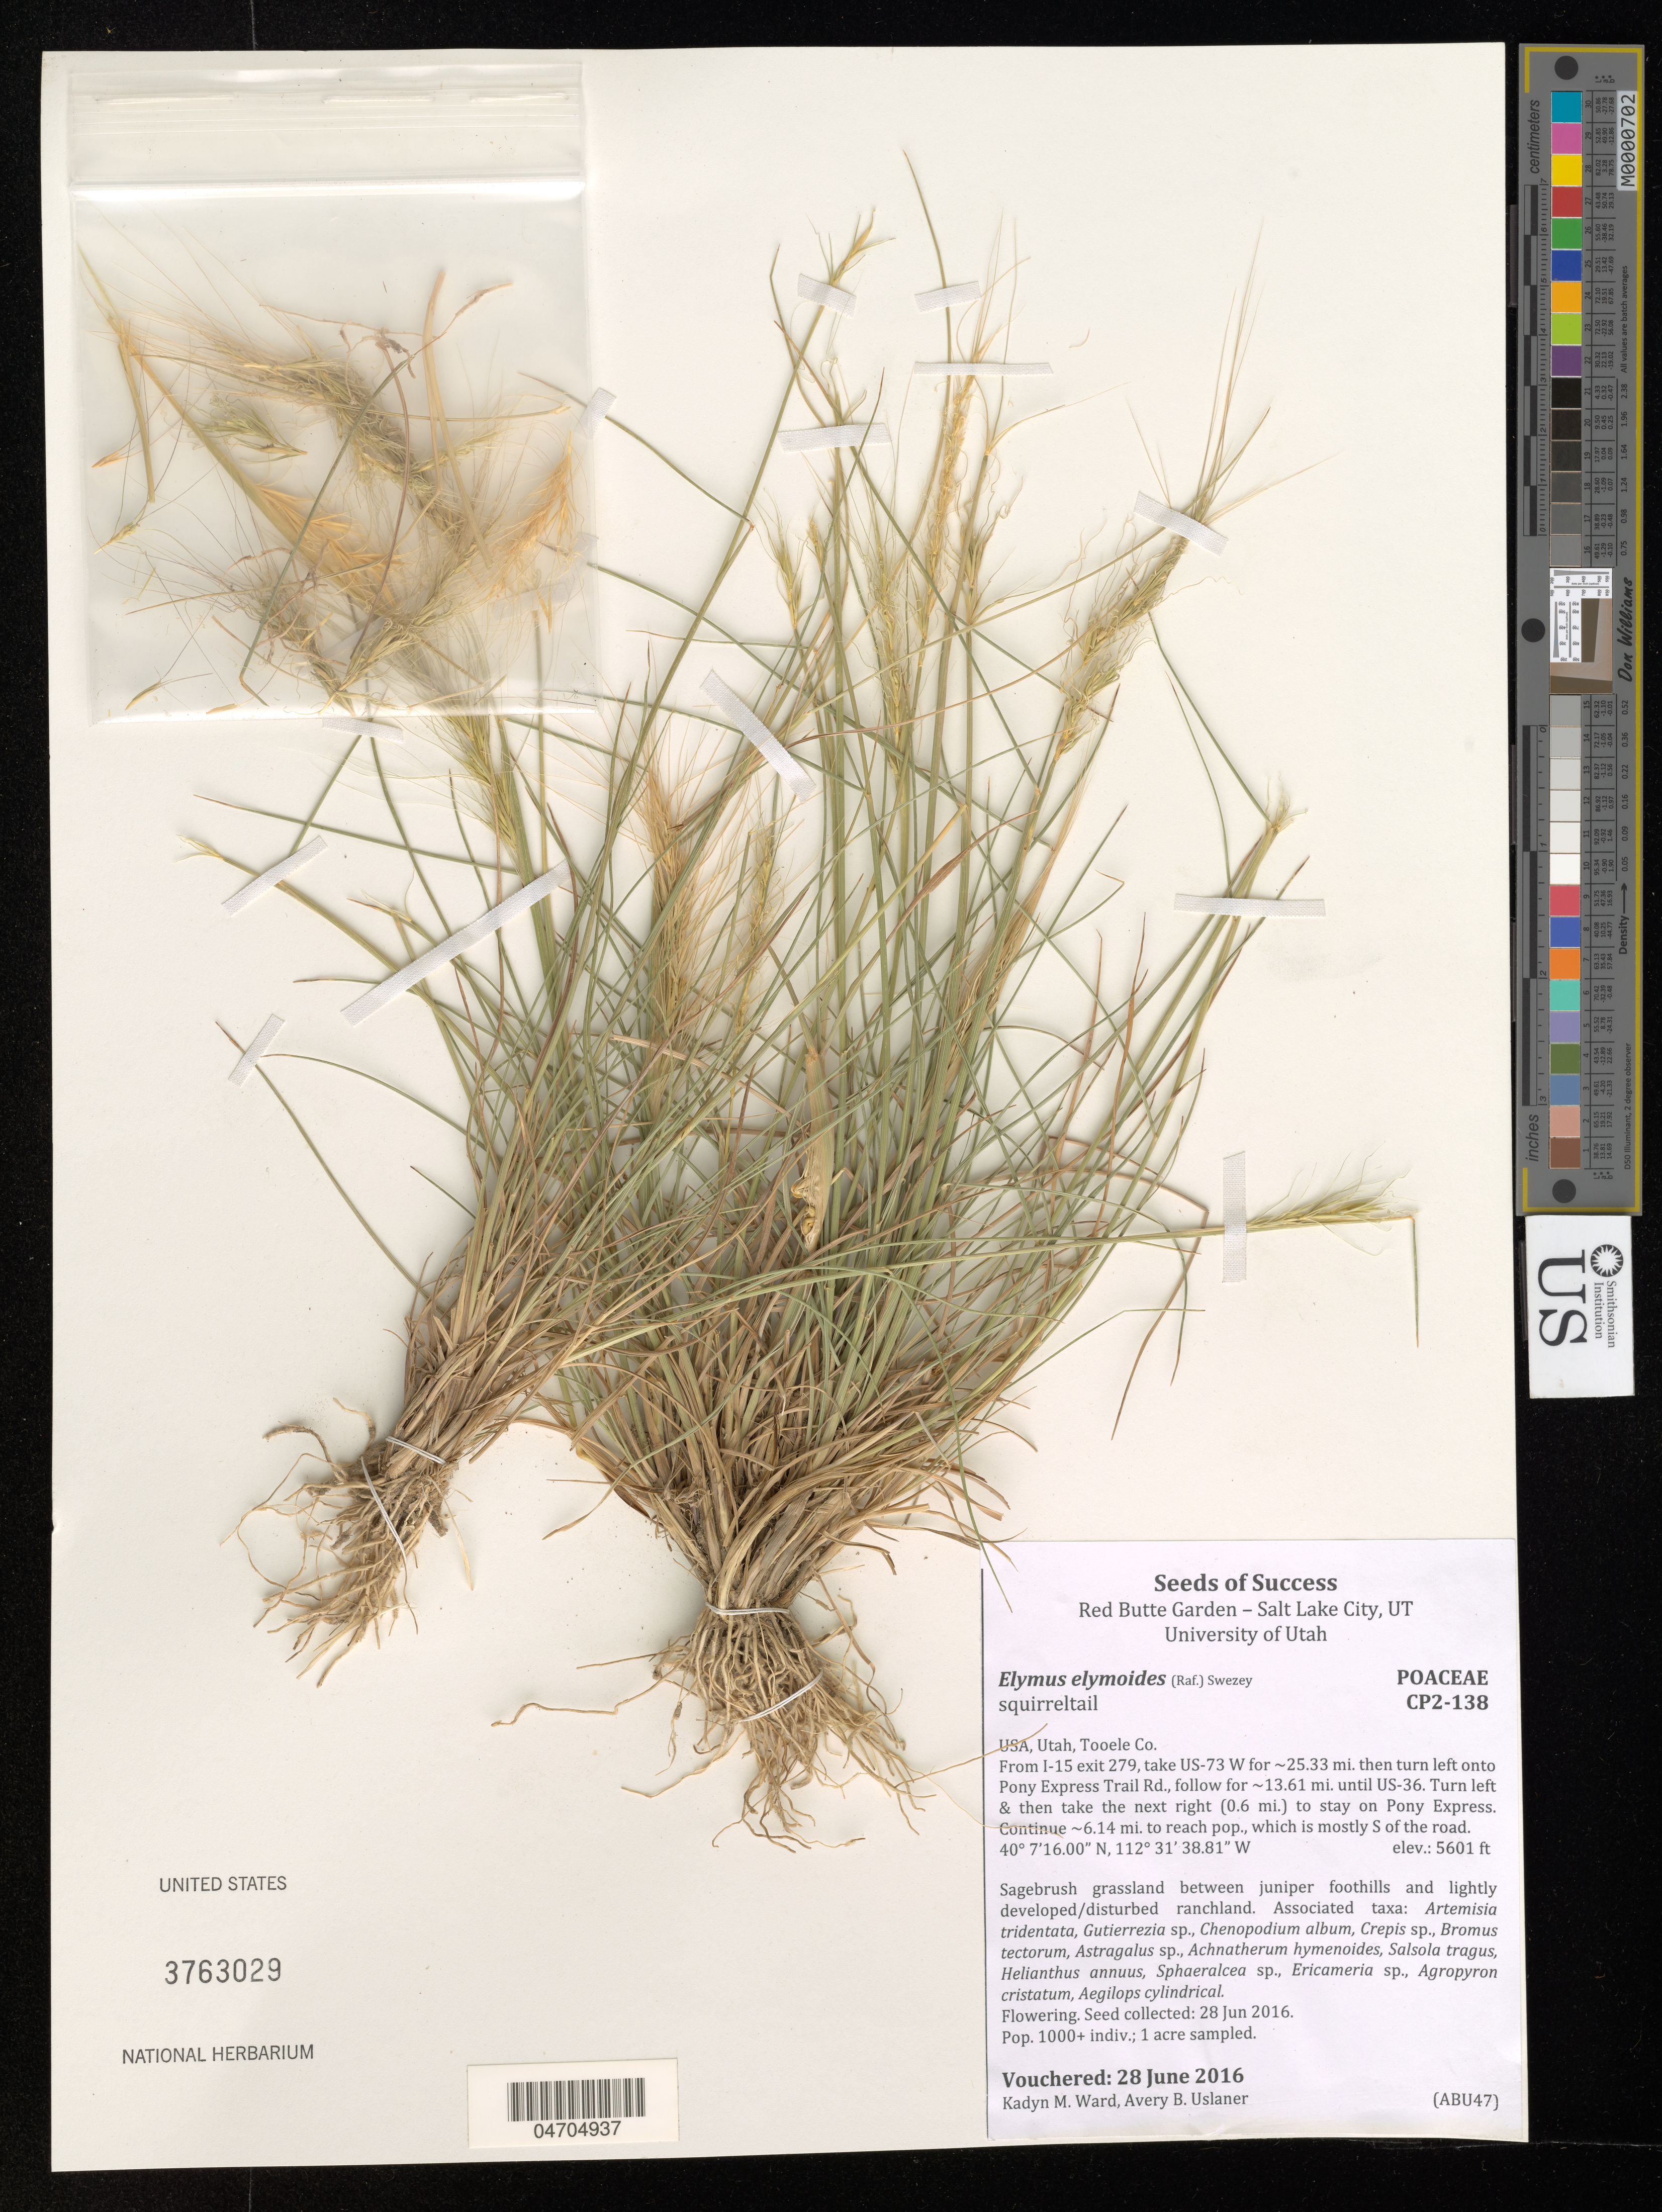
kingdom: Plantae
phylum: Tracheophyta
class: Liliopsida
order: Poales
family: Poaceae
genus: Elymus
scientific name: Elymus elymoides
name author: (Raf.) Swezey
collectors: K. Ward & A. Uslaner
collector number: ABU47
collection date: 2016-06-28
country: United States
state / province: Utah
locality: Tooele Co. From 1-15 exit 279, take US-73 W for ~ 25.33 mi. then turn left onto Pony Express Trail Rd., follow for ~13.61 mi. until US-36. Turn left & then take the next right (0.6 mi.) to stay on Pony Express. Continue ~6.14 mi. to reach pop., which is mostly S of the road.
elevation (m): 1707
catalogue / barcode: US 3763029